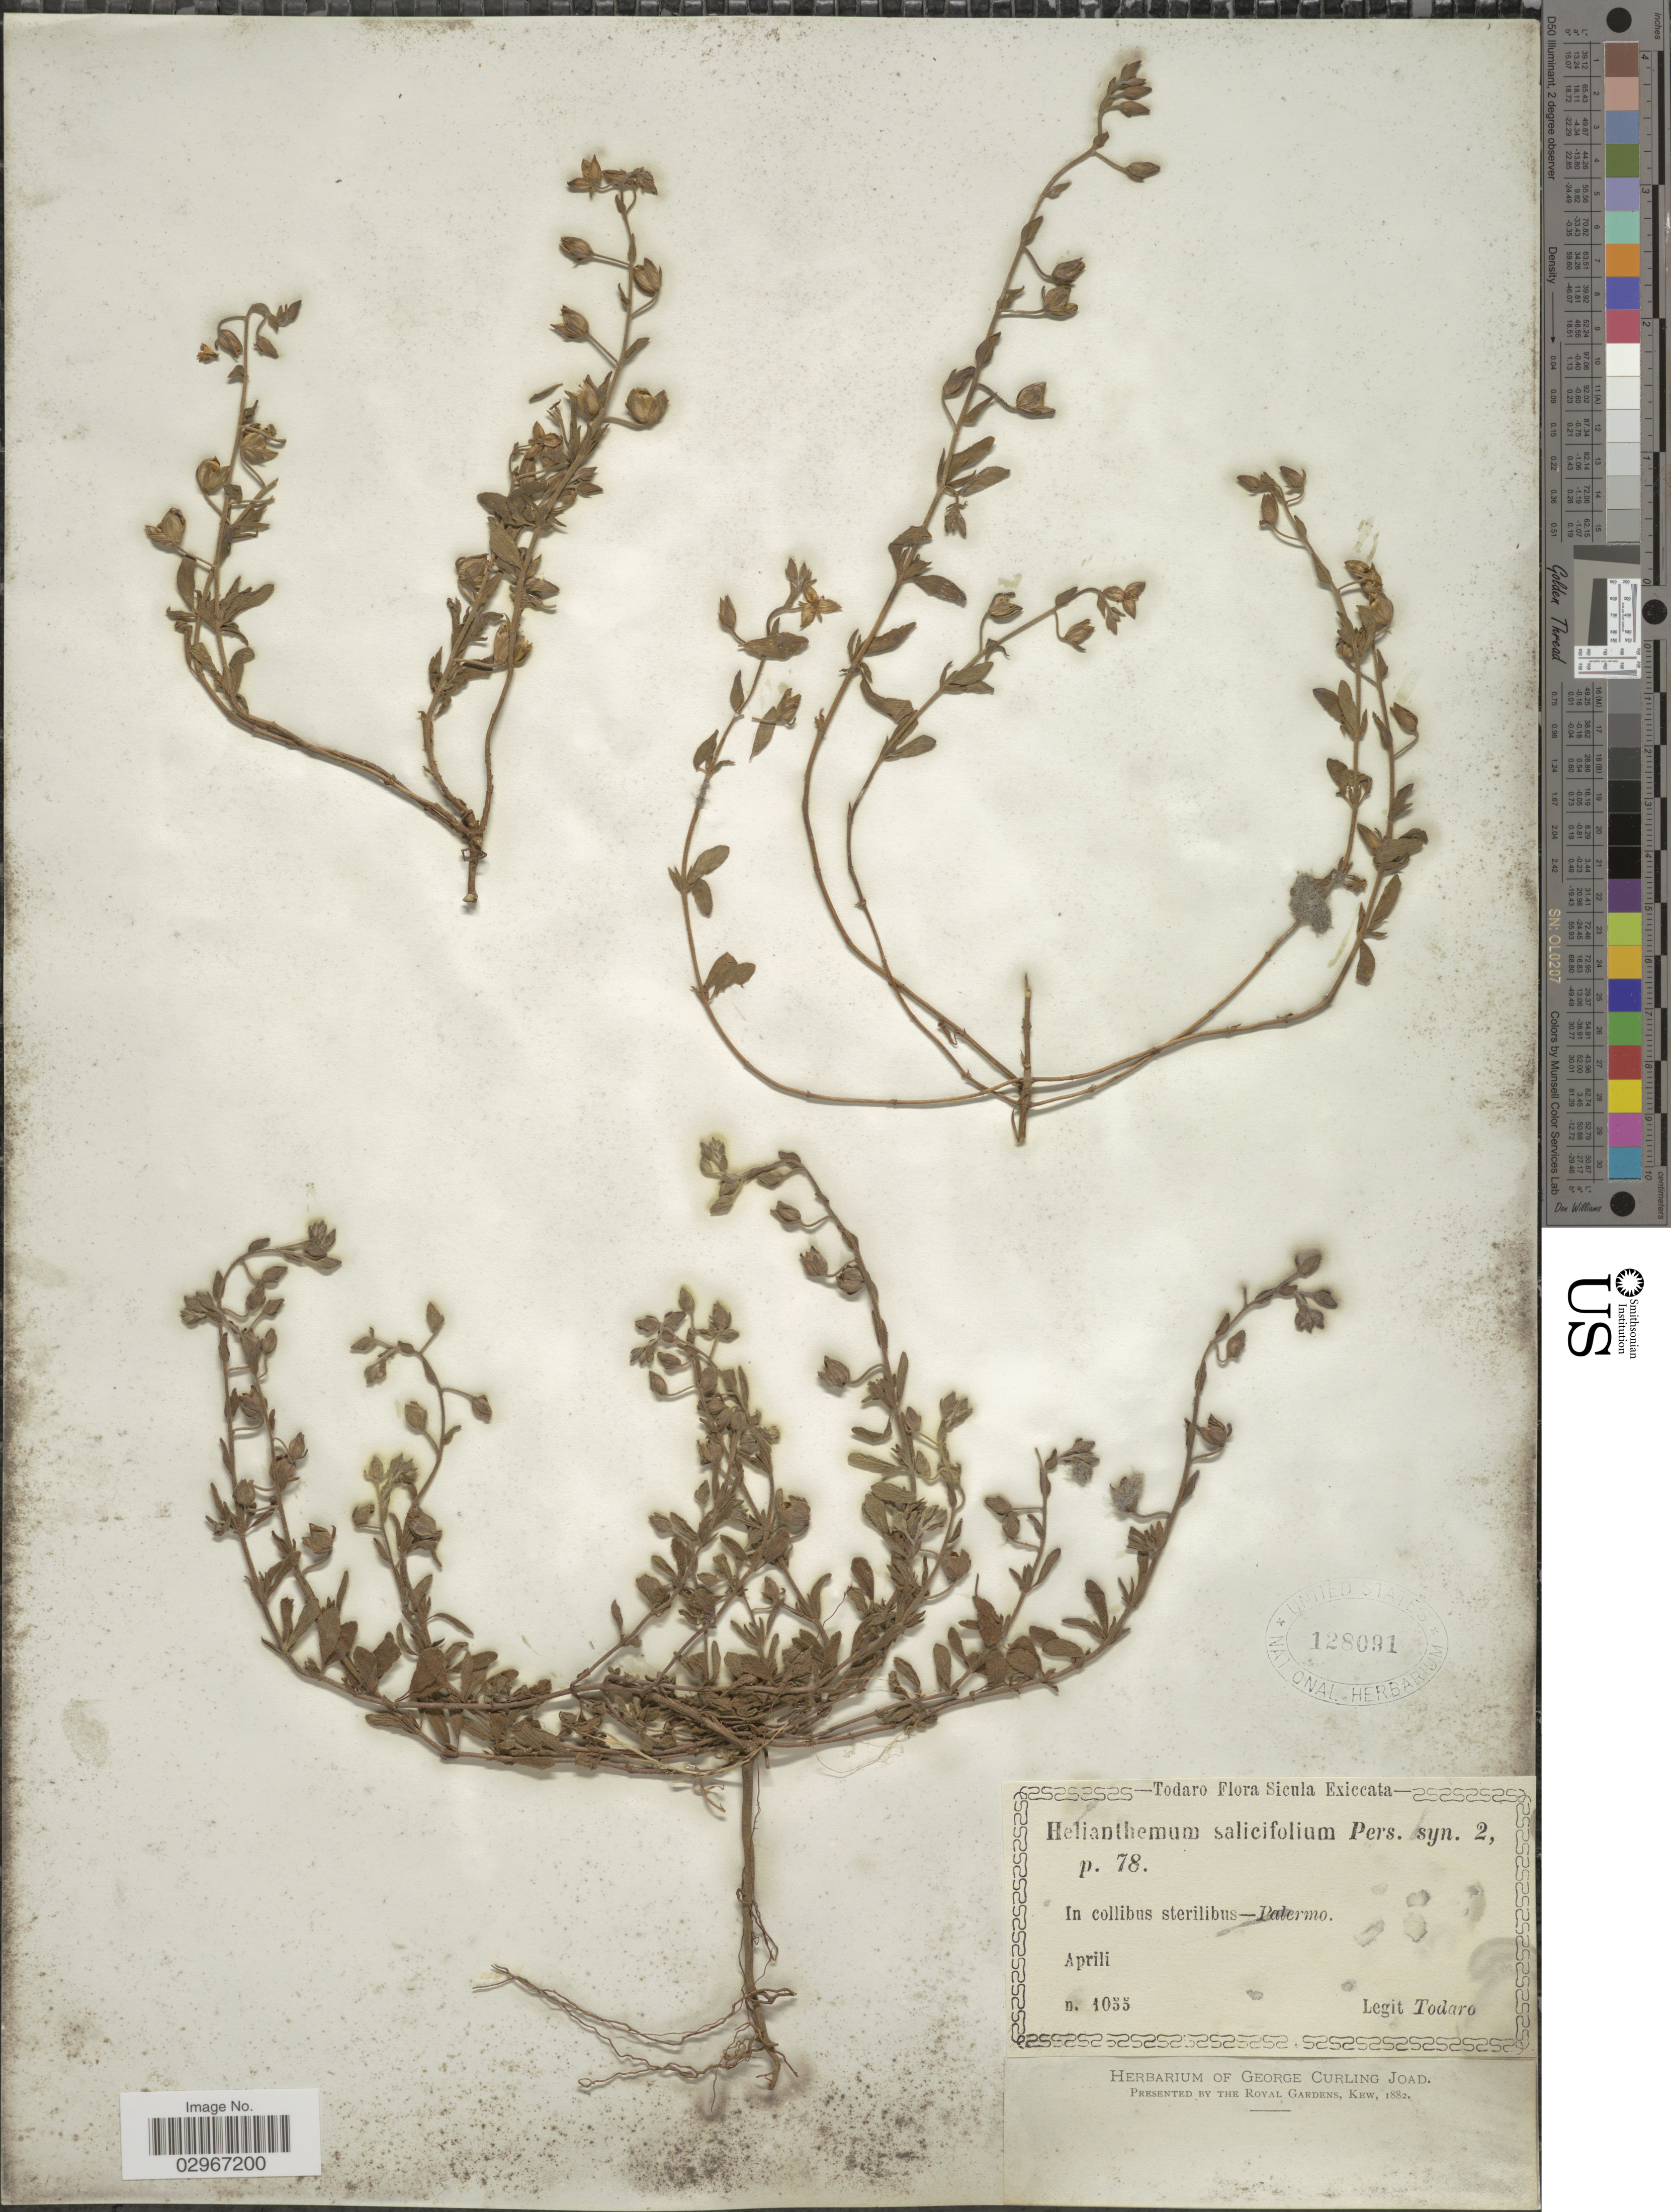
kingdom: Plantae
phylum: Tracheophyta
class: Magnoliopsida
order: Malvales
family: Cistaceae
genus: Helianthemum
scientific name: Helianthemum salicifolium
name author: (L.) Mill.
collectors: Todaro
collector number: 1055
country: Italy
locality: Sicula, In collibus sterilibus.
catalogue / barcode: US 128091